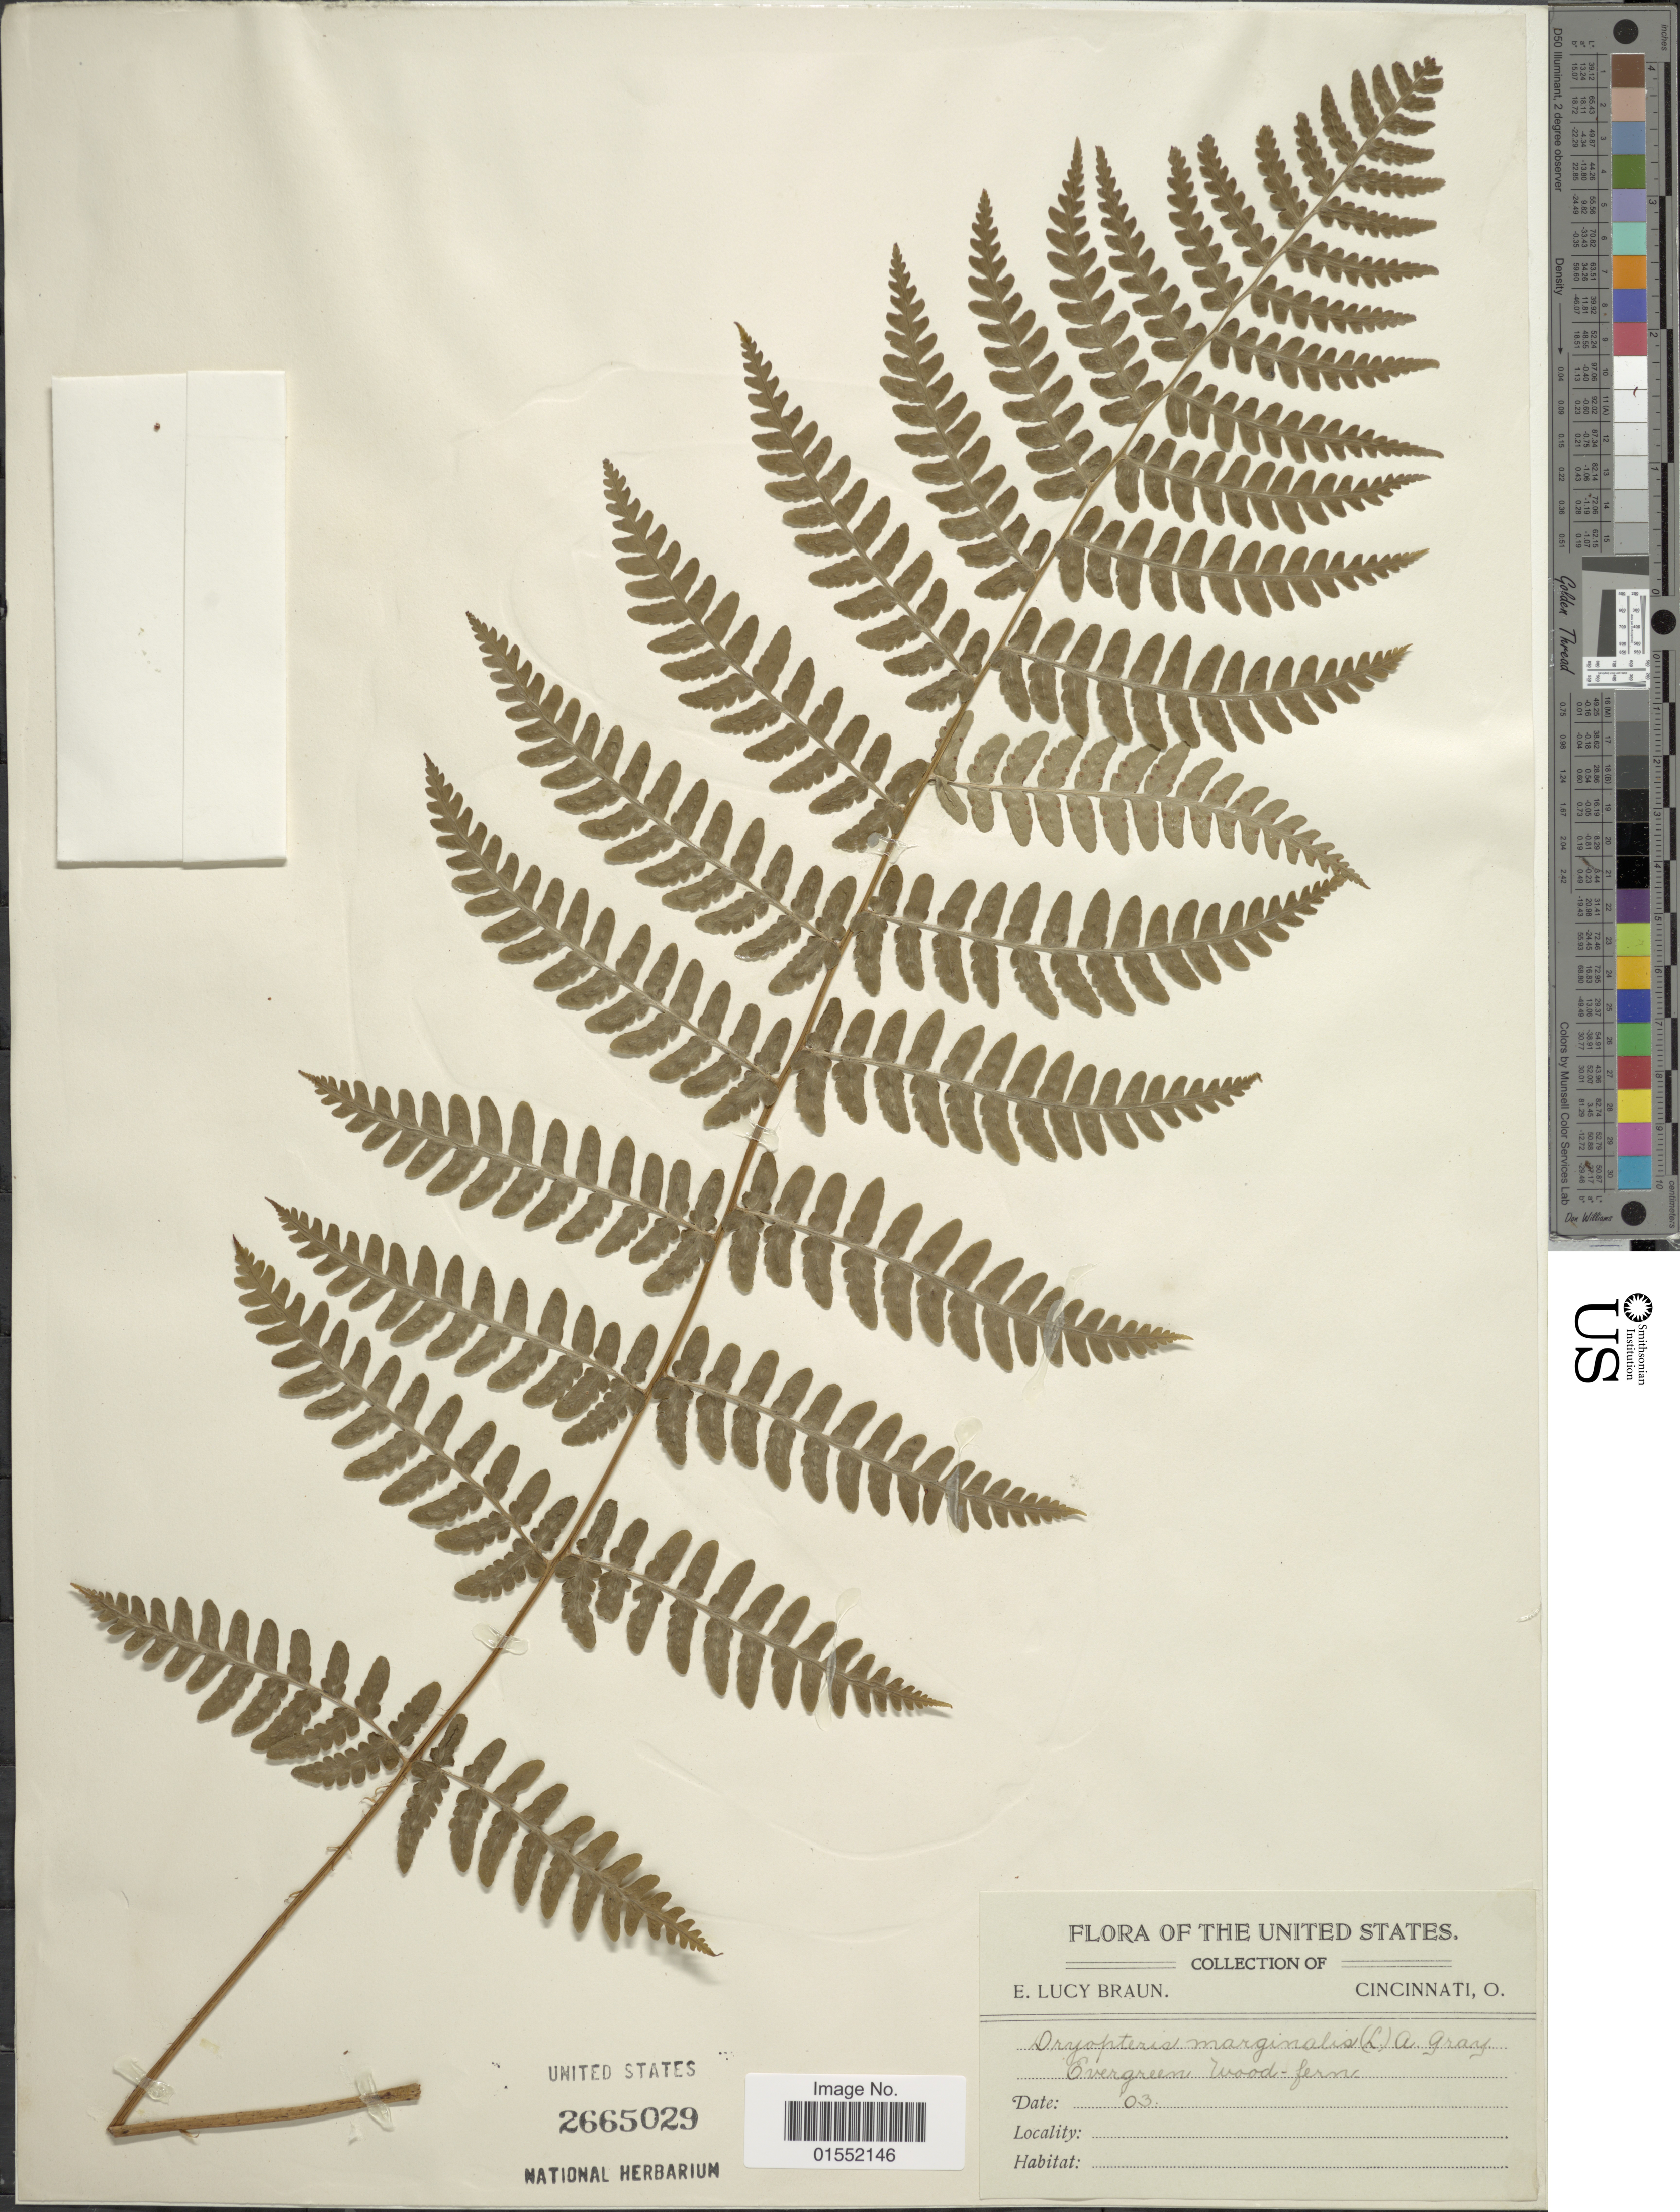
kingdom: Plantae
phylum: Tracheophyta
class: Polypodiopsida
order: Polypodiales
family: Dryopteridaceae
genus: Dryopteris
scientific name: Dryopteris marginalis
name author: (L.) A. Gray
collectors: E. L. Braun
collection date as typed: Transcribed d/m/y: //3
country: United States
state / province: Ohio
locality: Cincinnati, O. Evergreen wood-fern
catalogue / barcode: US 2665029